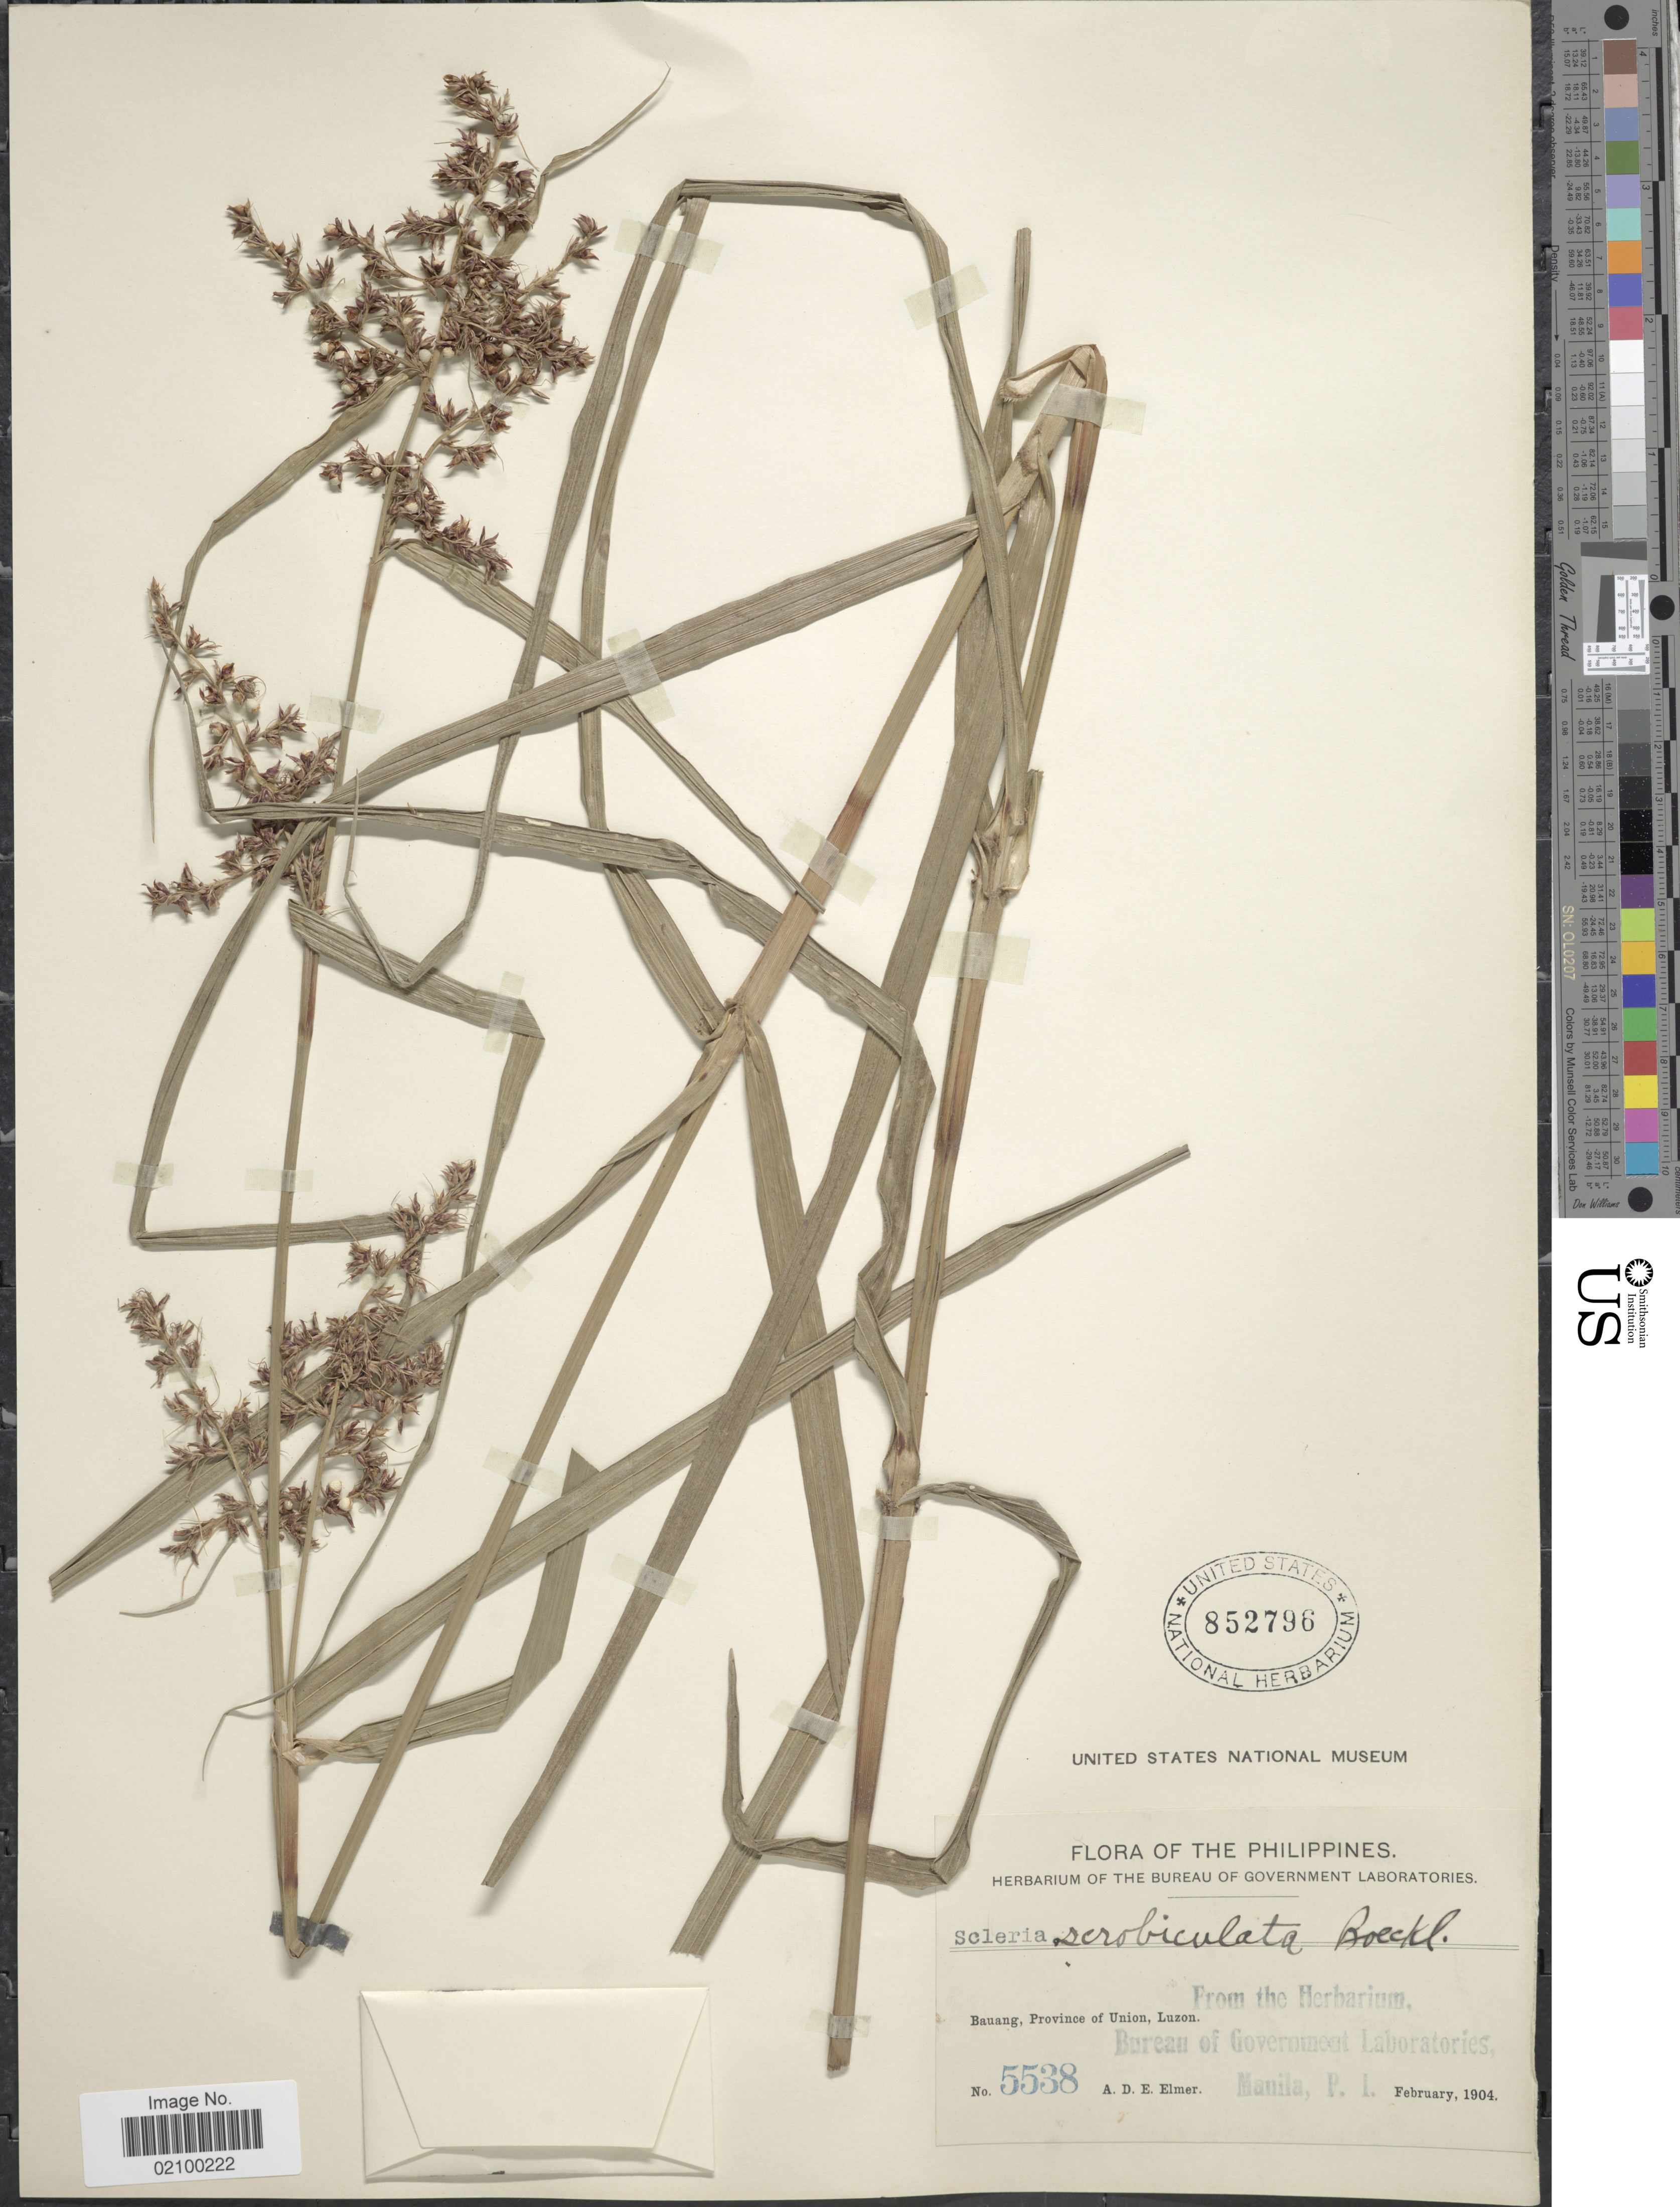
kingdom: Plantae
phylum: Tracheophyta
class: Liliopsida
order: Poales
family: Cyperaceae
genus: Scleria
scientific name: Scleria scrobiculata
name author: Nees & Meyen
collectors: A. D. E. Elmer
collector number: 5538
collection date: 1904-02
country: Philippines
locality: Bauang, Province of Union, Luzon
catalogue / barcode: US 852796